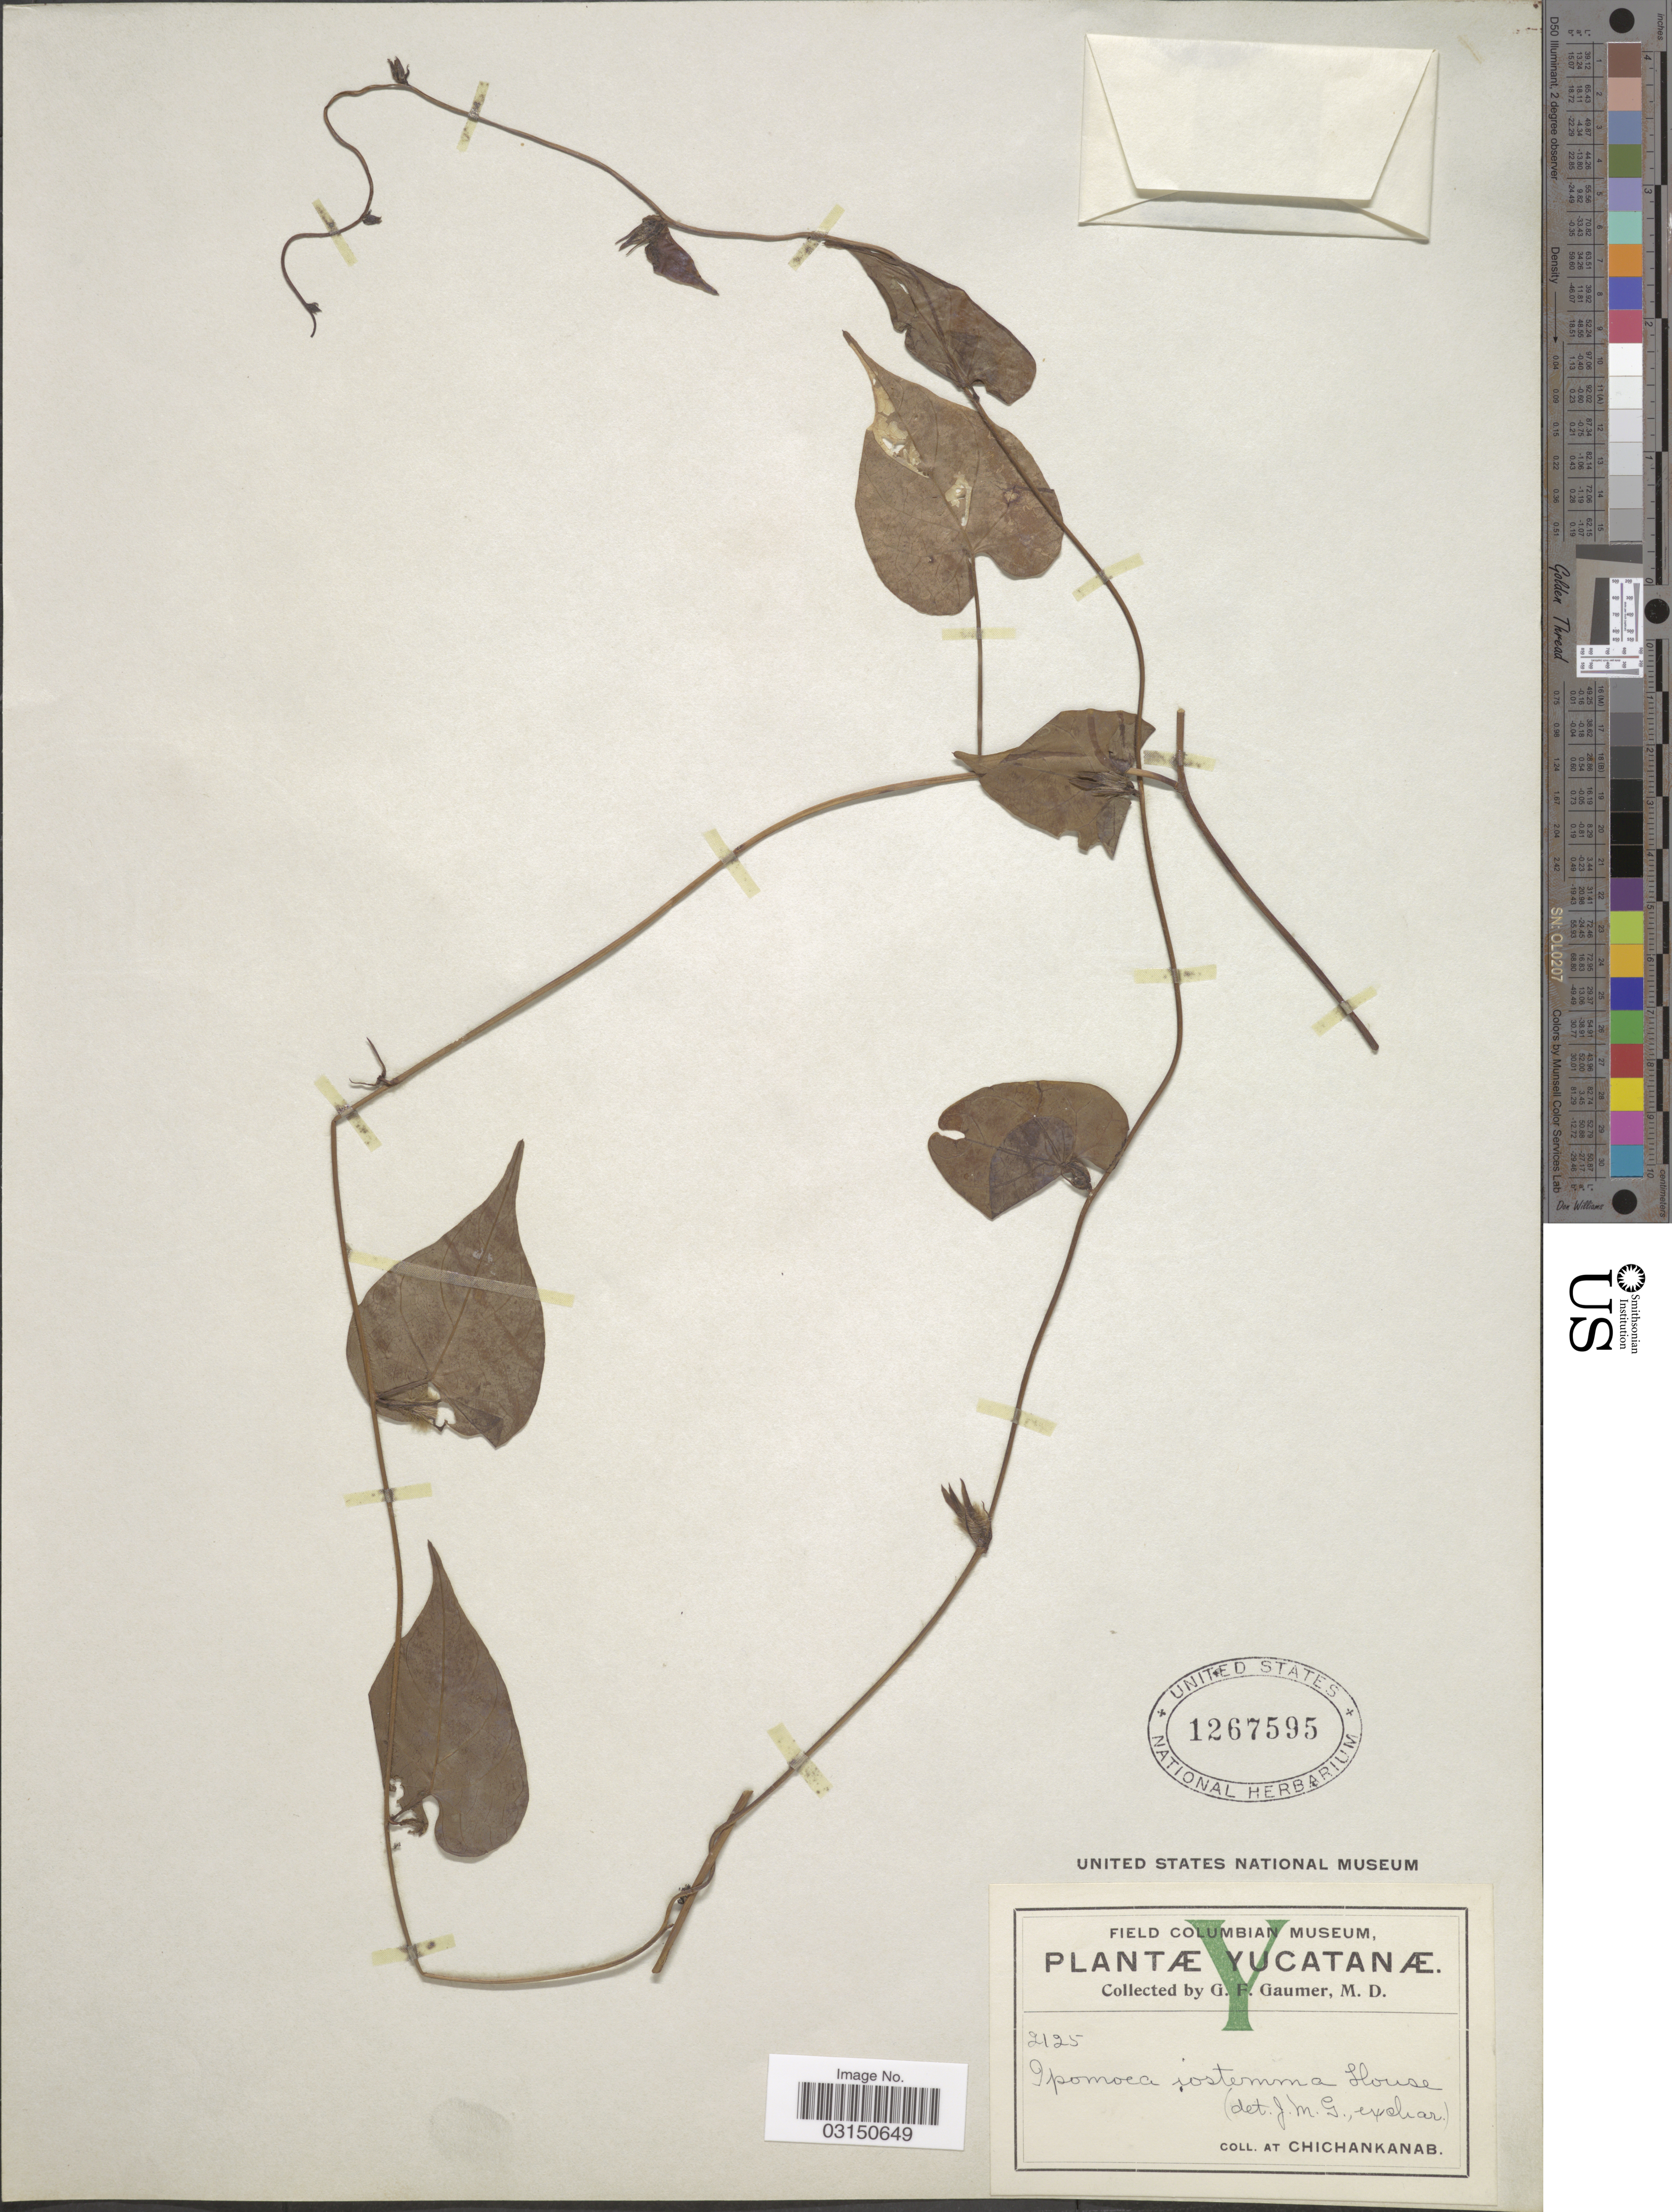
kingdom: Plantae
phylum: Tracheophyta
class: Magnoliopsida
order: Solanales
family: Convolvulaceae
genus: Ipomoea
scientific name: Ipomoea meyeri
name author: (Spreng.) G. Don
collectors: G. F. Gaumer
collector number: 2125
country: Mexico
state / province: Yucatán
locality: Chichankanab.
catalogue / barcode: US 1267595